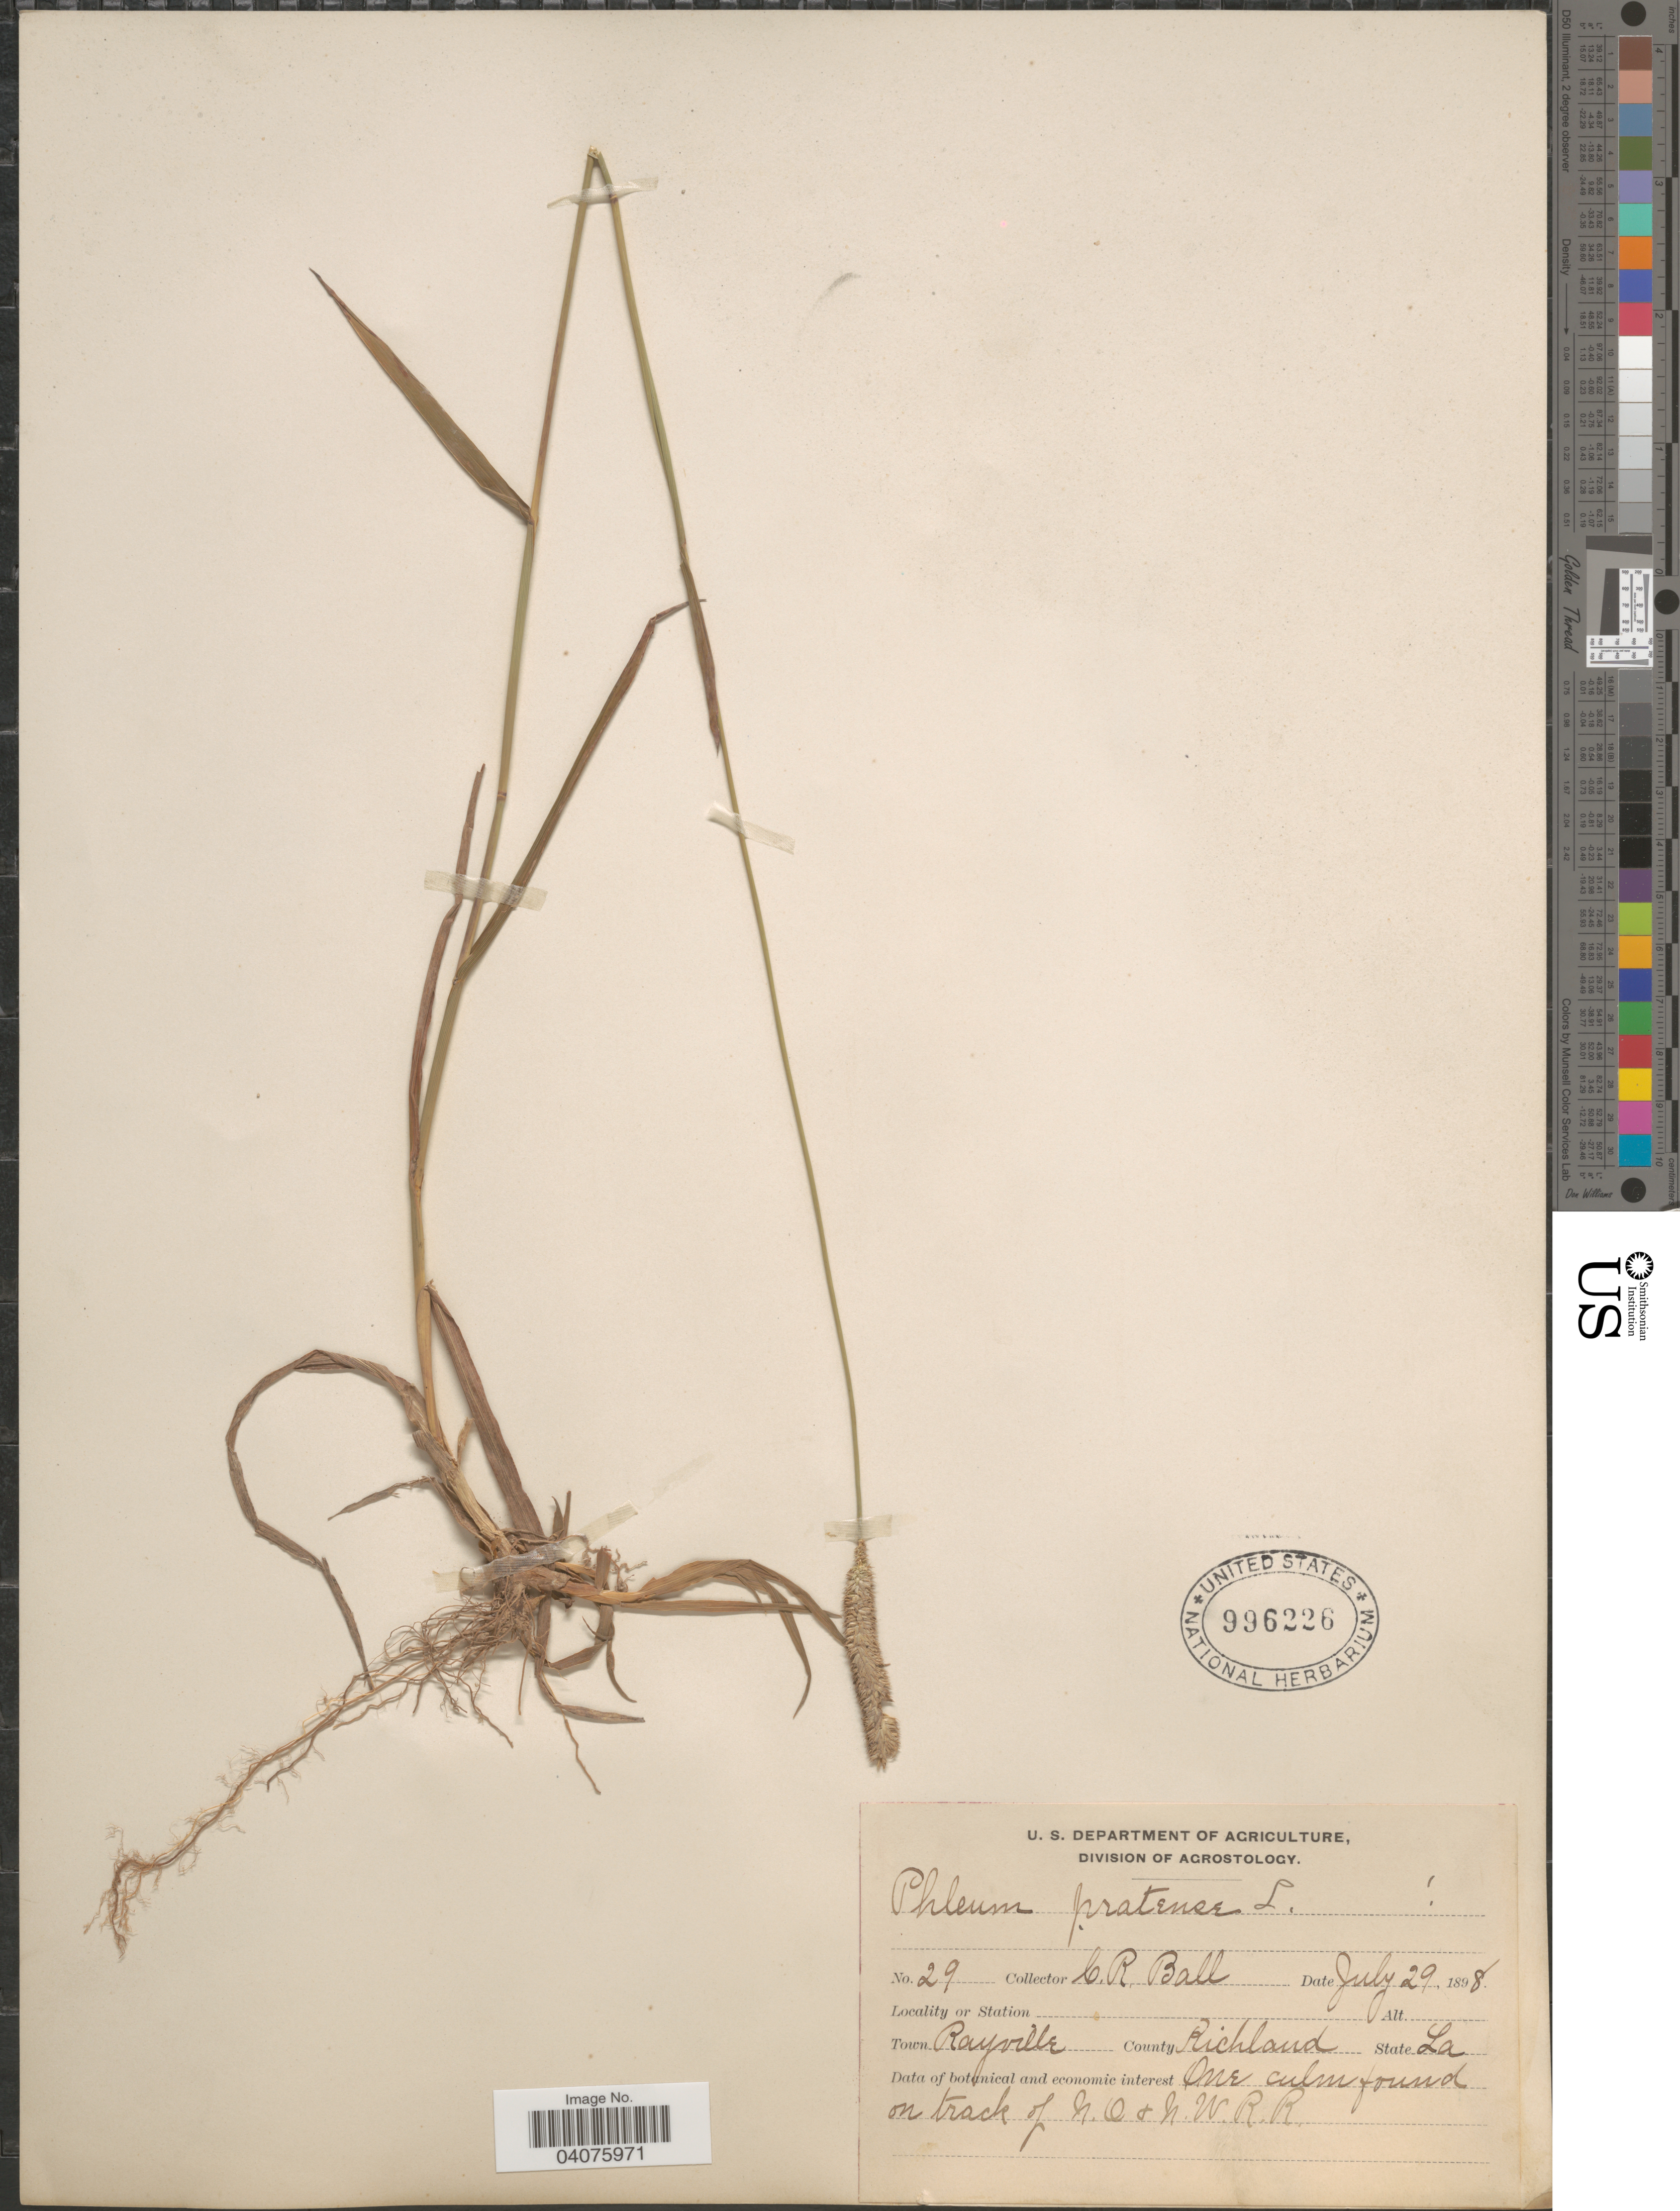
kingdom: Plantae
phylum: Tracheophyta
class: Liliopsida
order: Poales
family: Poaceae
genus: Phleum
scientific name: Phleum pratense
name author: L.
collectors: C. R. Ball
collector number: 29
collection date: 1898-07-29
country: United States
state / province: Louisiana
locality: County Rayville. County Richland. On track of N.O. & N.W.R.R.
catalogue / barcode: US 996226